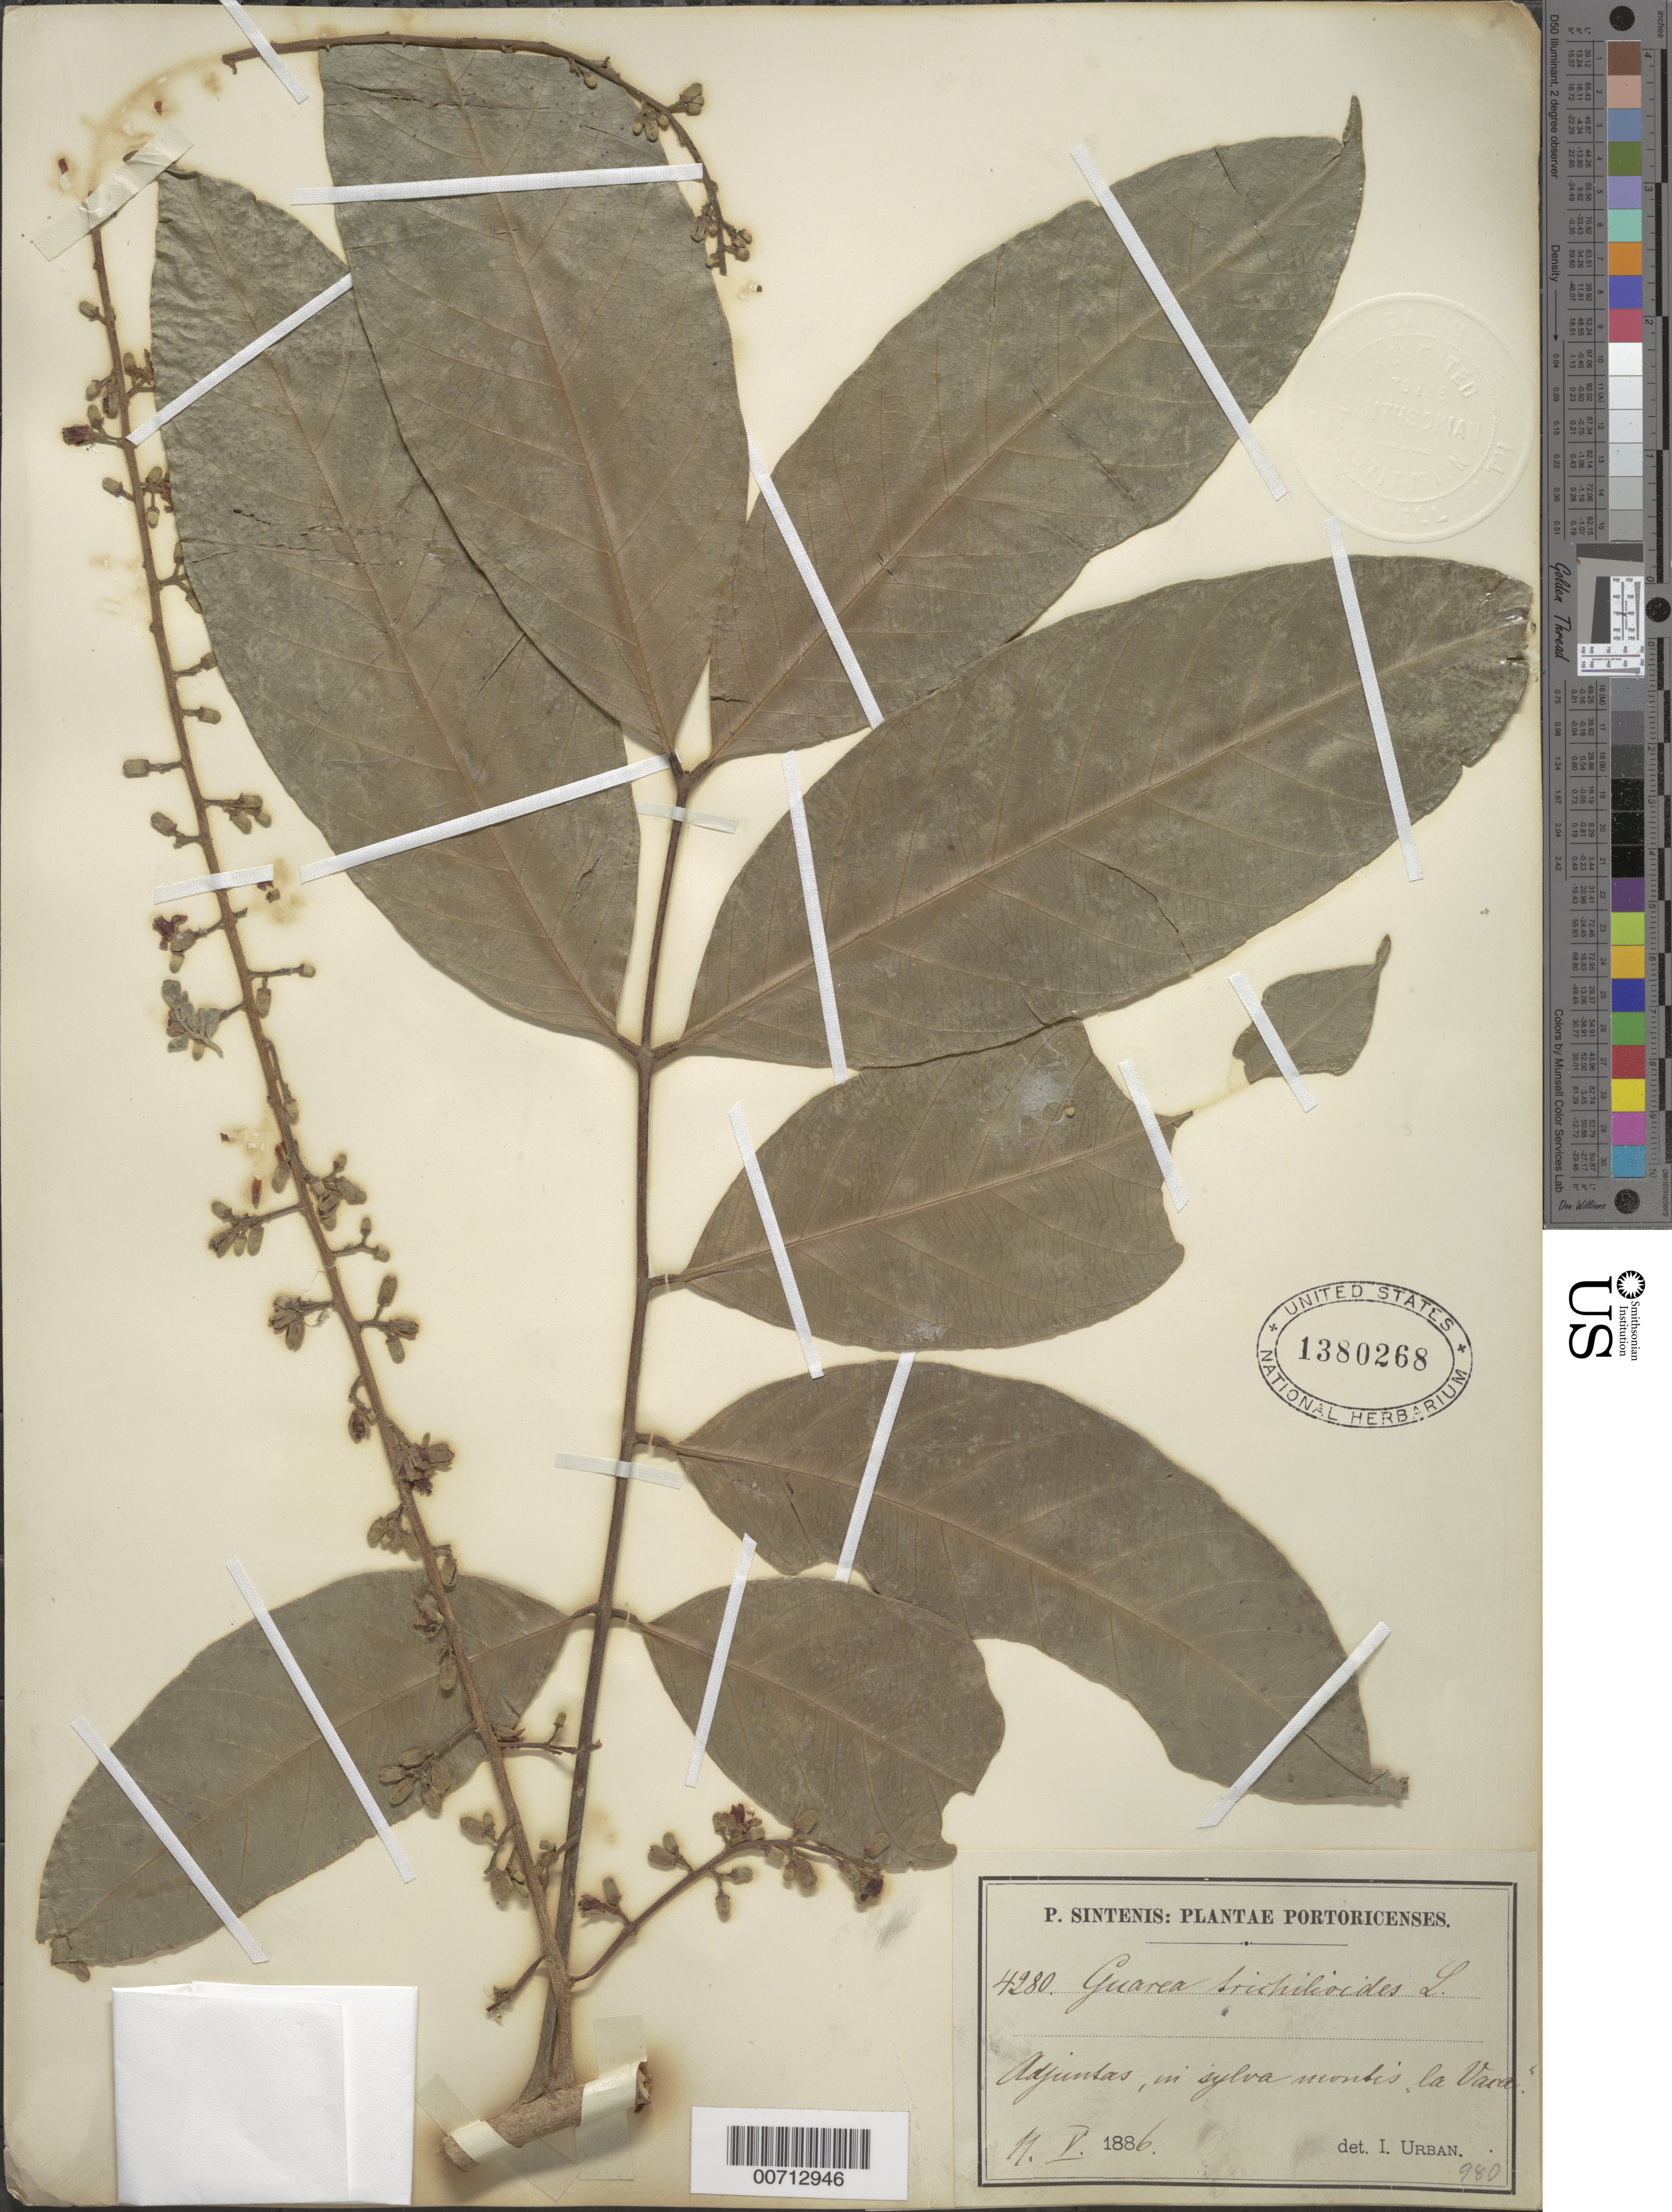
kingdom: Plantae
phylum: Tracheophyta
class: Magnoliopsida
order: Sapindales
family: Meliaceae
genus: Guarea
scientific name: Guarea trichilioides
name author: L.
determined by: Urban, Ignatz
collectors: P. Sintenis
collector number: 4280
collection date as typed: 11 May 1886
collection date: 1886-05-11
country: Puerto Rico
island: Greater Antilles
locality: Adjuntas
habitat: In sylva montis "la Vaca"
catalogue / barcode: US 1380268